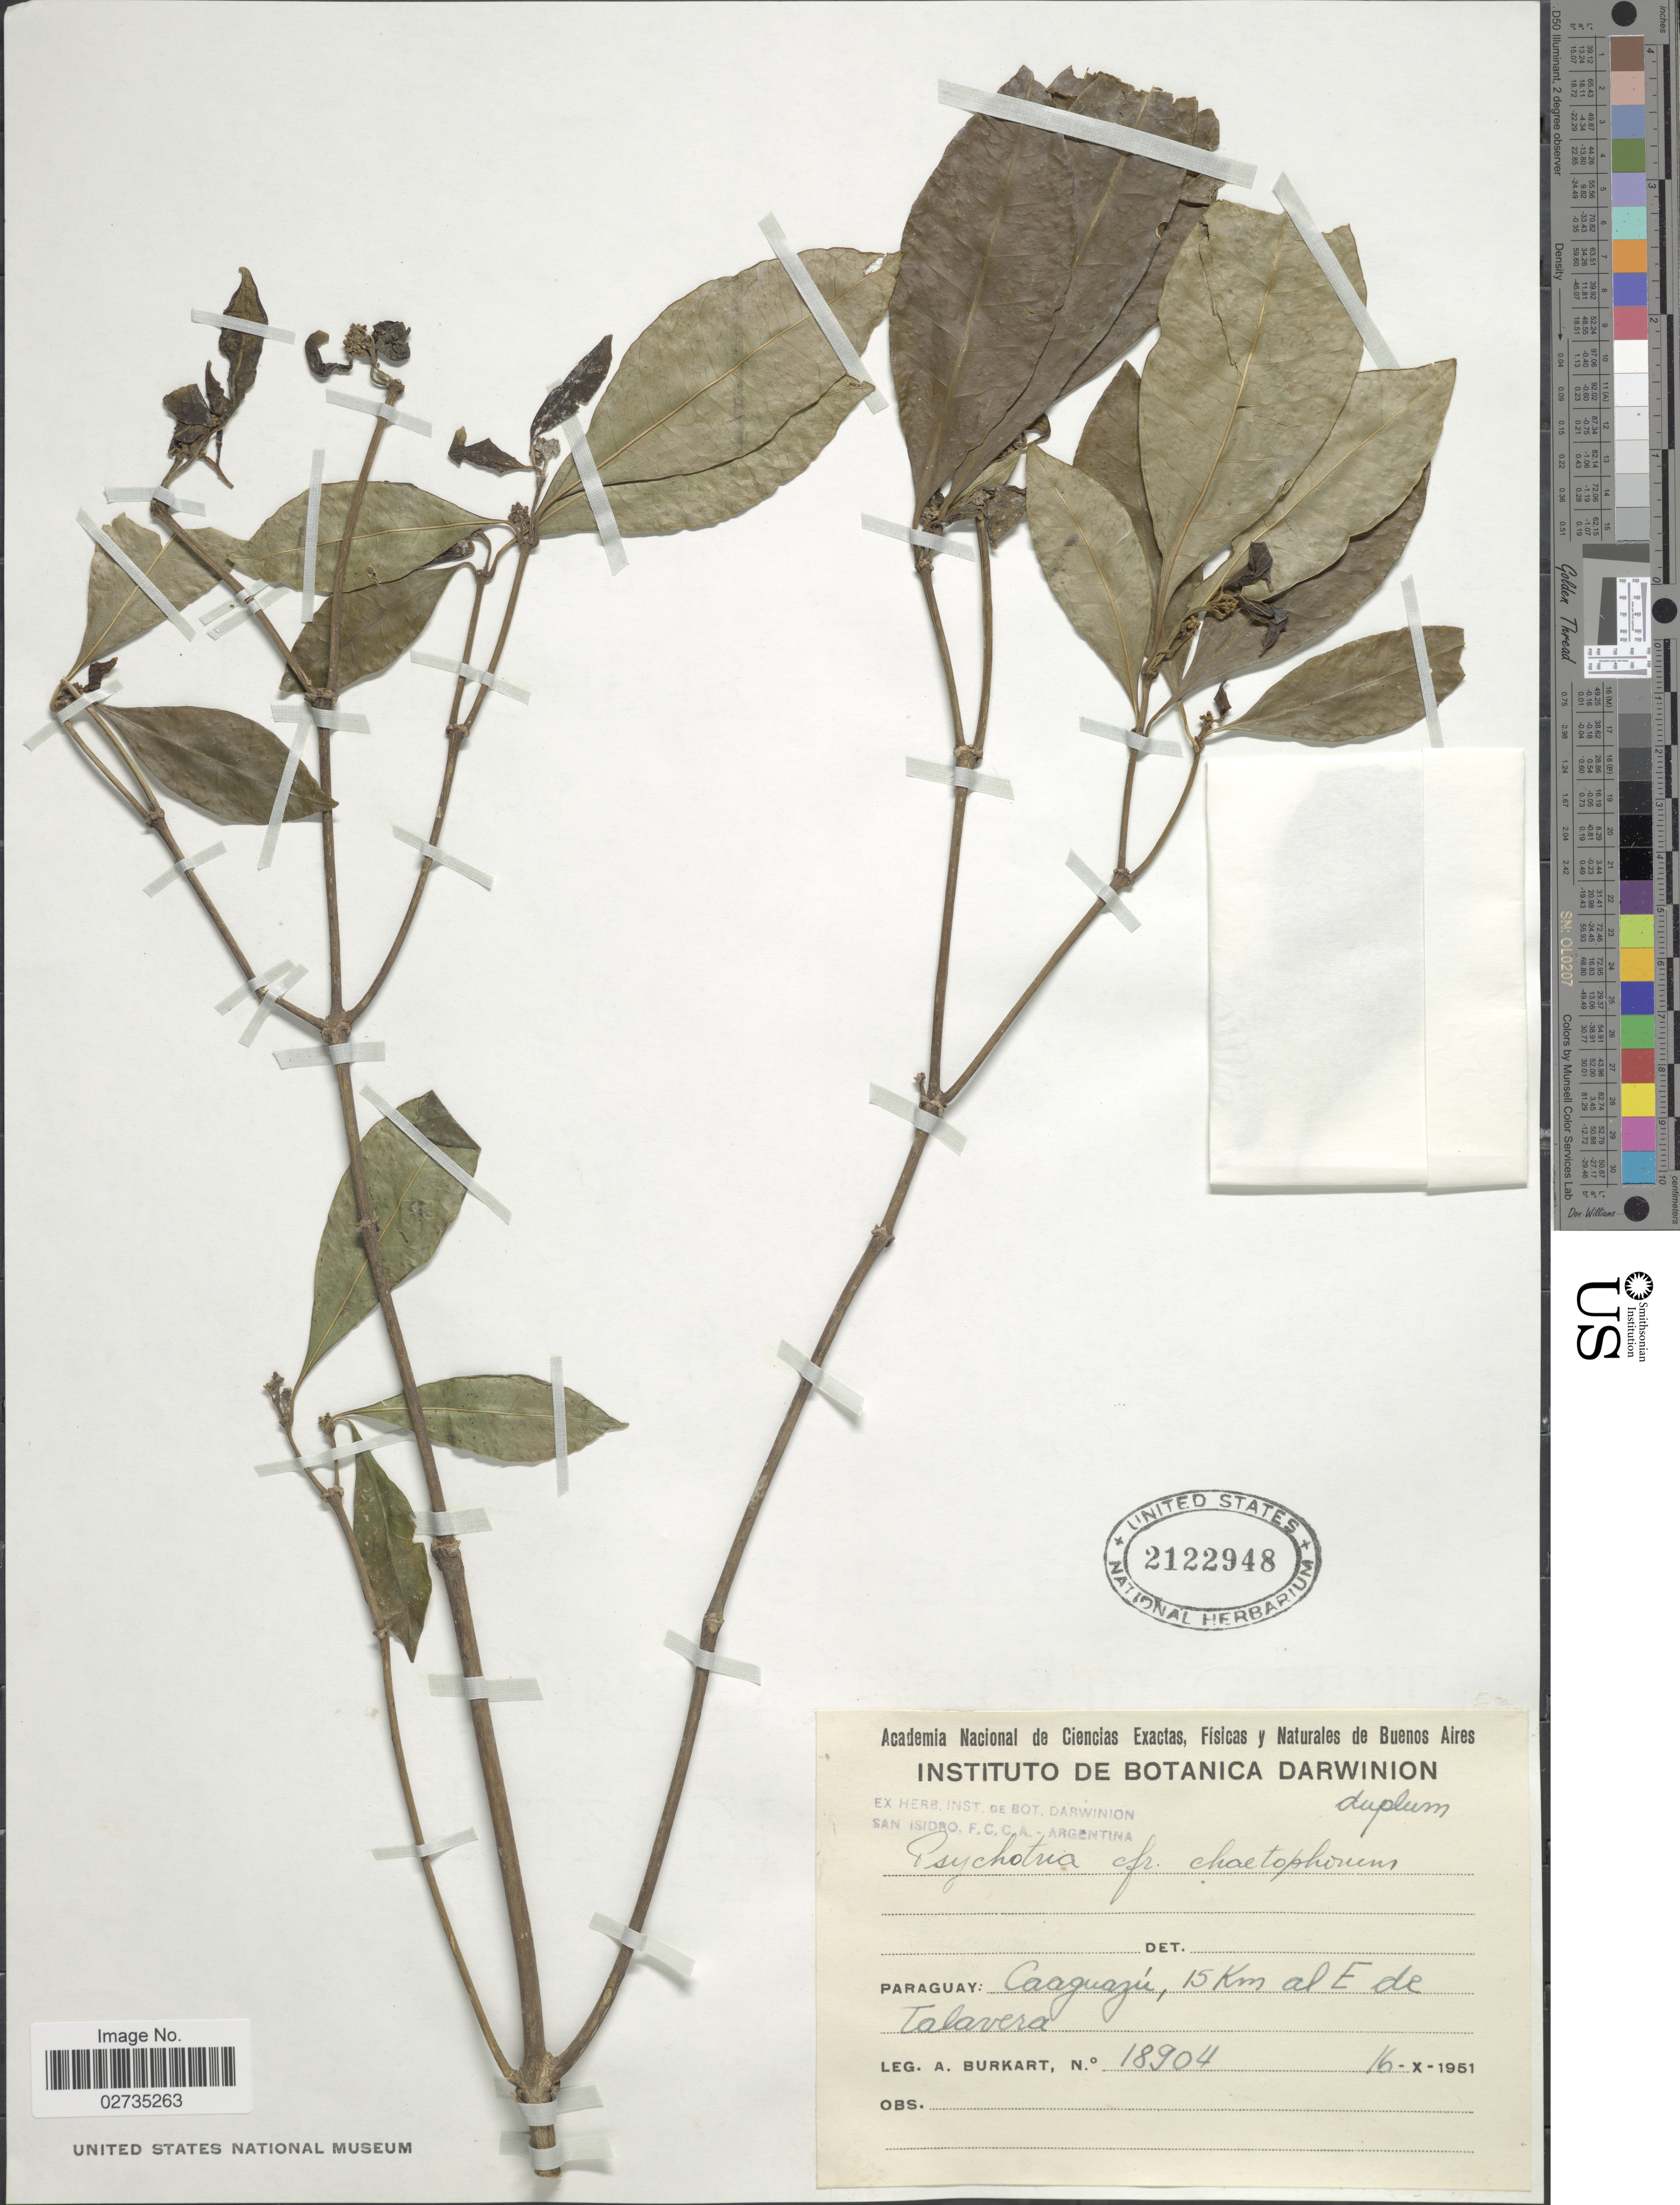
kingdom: Plantae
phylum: Tracheophyta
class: Magnoliopsida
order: Gentianales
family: Rubiaceae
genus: Psychotria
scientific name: Psychotria chaenotricha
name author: DC.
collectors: A. E. Burkart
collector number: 18904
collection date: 1951-10-16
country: Paraguay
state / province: Caaguazu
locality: Caaguazu, 15 Km al E de Talavera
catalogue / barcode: US 2122948